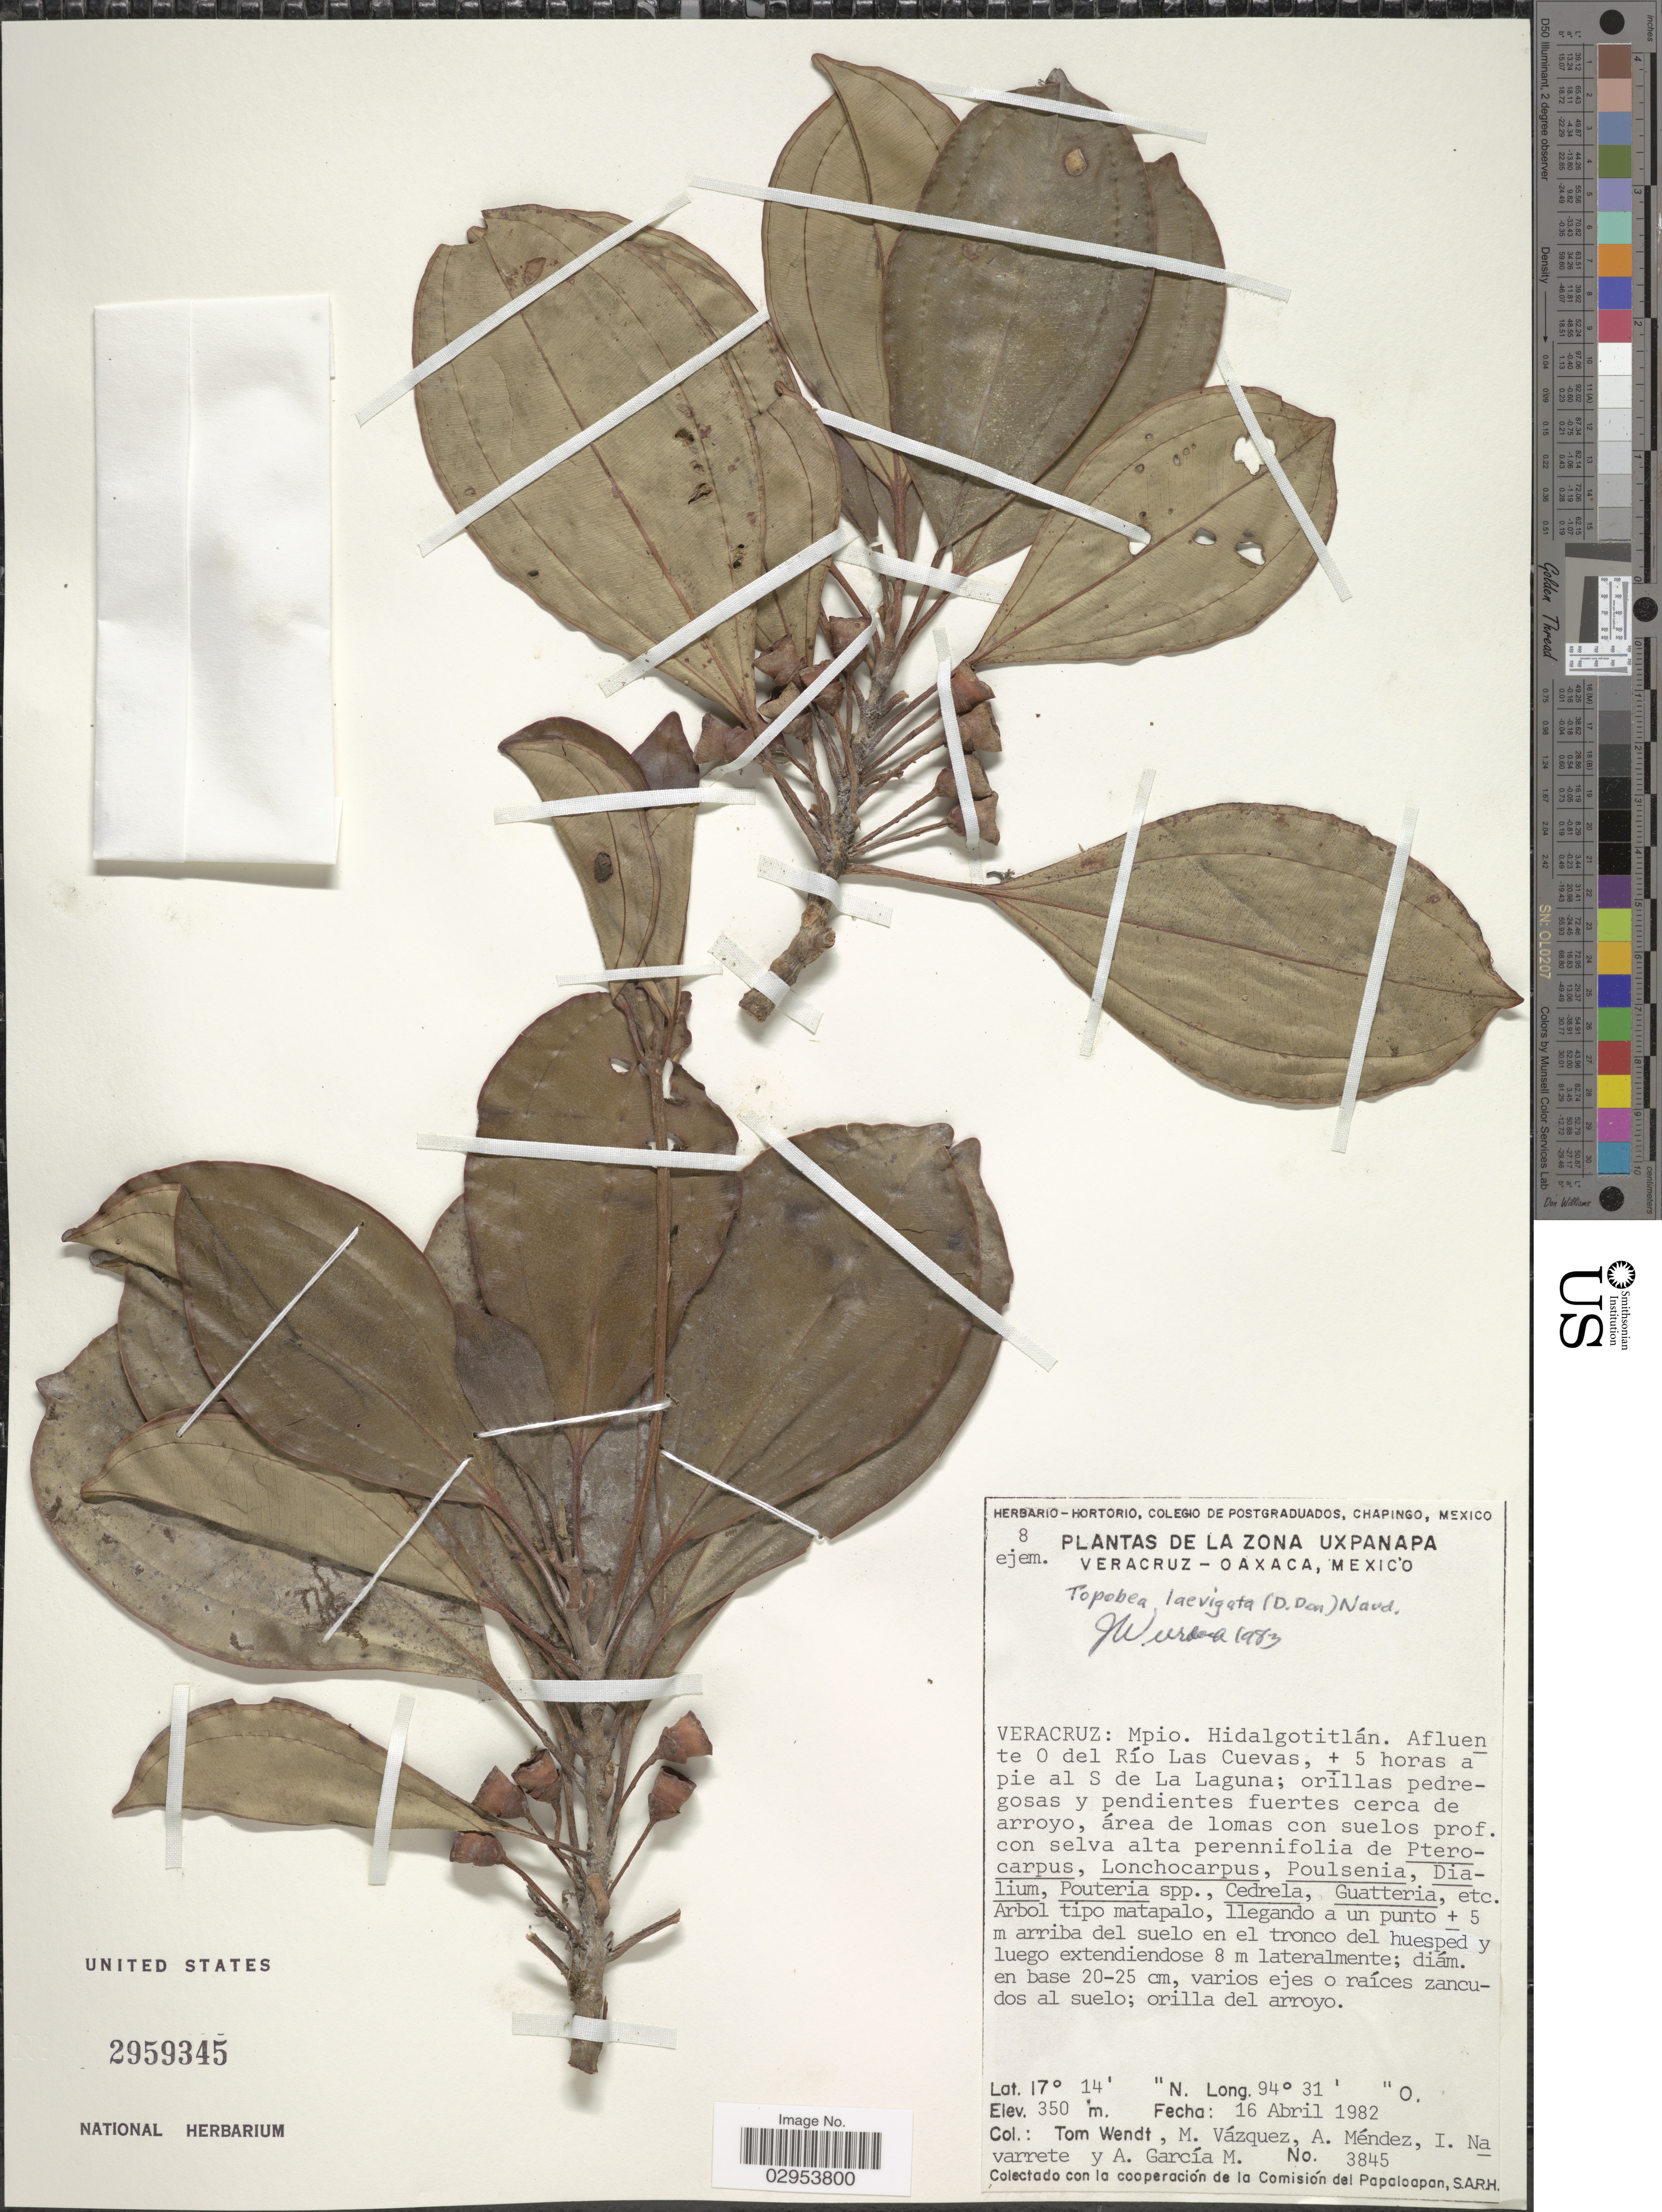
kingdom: Plantae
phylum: Tracheophyta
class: Magnoliopsida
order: Myrtales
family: Melastomataceae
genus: Topobea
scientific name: Topobea laevigata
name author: (D. Don) Naudin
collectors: T. L. Wendt, M. Vázquez, A. Mendez, I. Navarrete & A. García M.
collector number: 3845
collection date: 1982-04-16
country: Mexico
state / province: Veracruz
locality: La Zona Uxpanapa. Mpio Hidalgotitlán. Afluente O del Río Las Cuevas, ± 5 horas a pie al S de La Laguna.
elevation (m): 350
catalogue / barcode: US 2959345